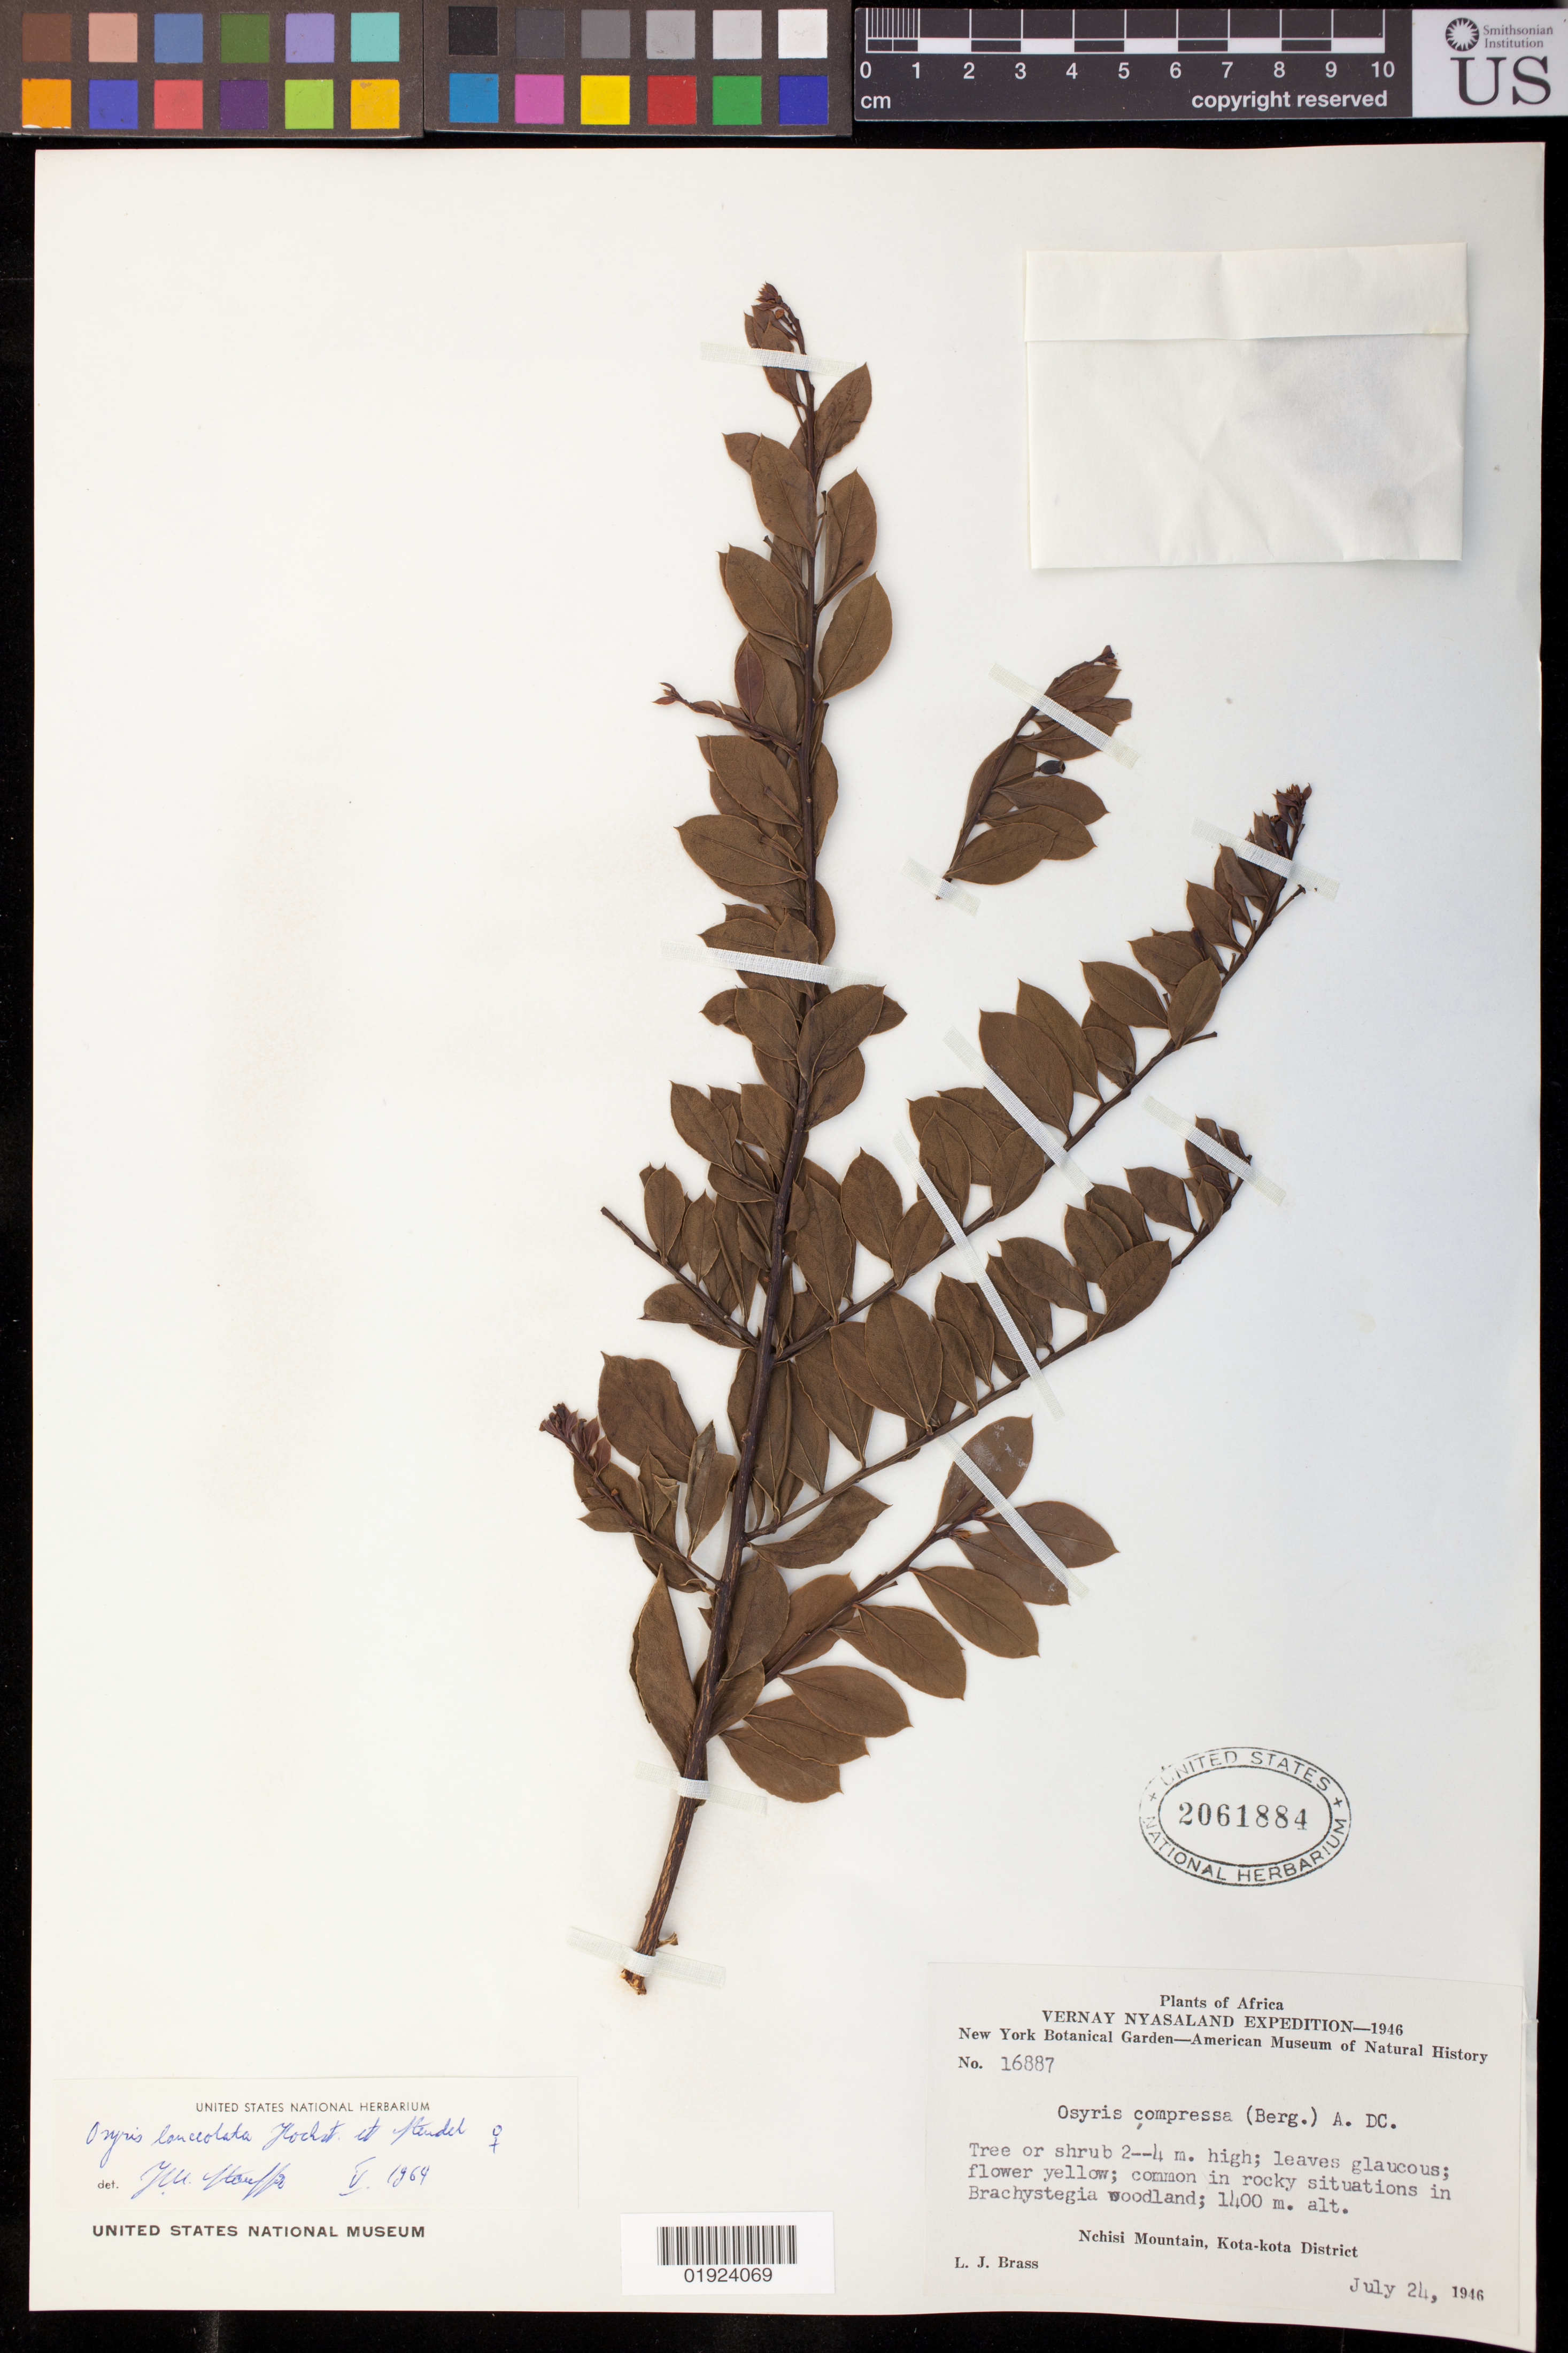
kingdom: Plantae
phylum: Tracheophyta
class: Magnoliopsida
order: Santalales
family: Santalaceae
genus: Osyris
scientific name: Osyris quadripartita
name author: Salzm. ex Decne.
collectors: L. J. Brass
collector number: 16887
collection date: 1946-07-24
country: Malawi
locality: Nchisi Mountain, Kota-kota District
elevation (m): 1400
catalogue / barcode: US 2061884